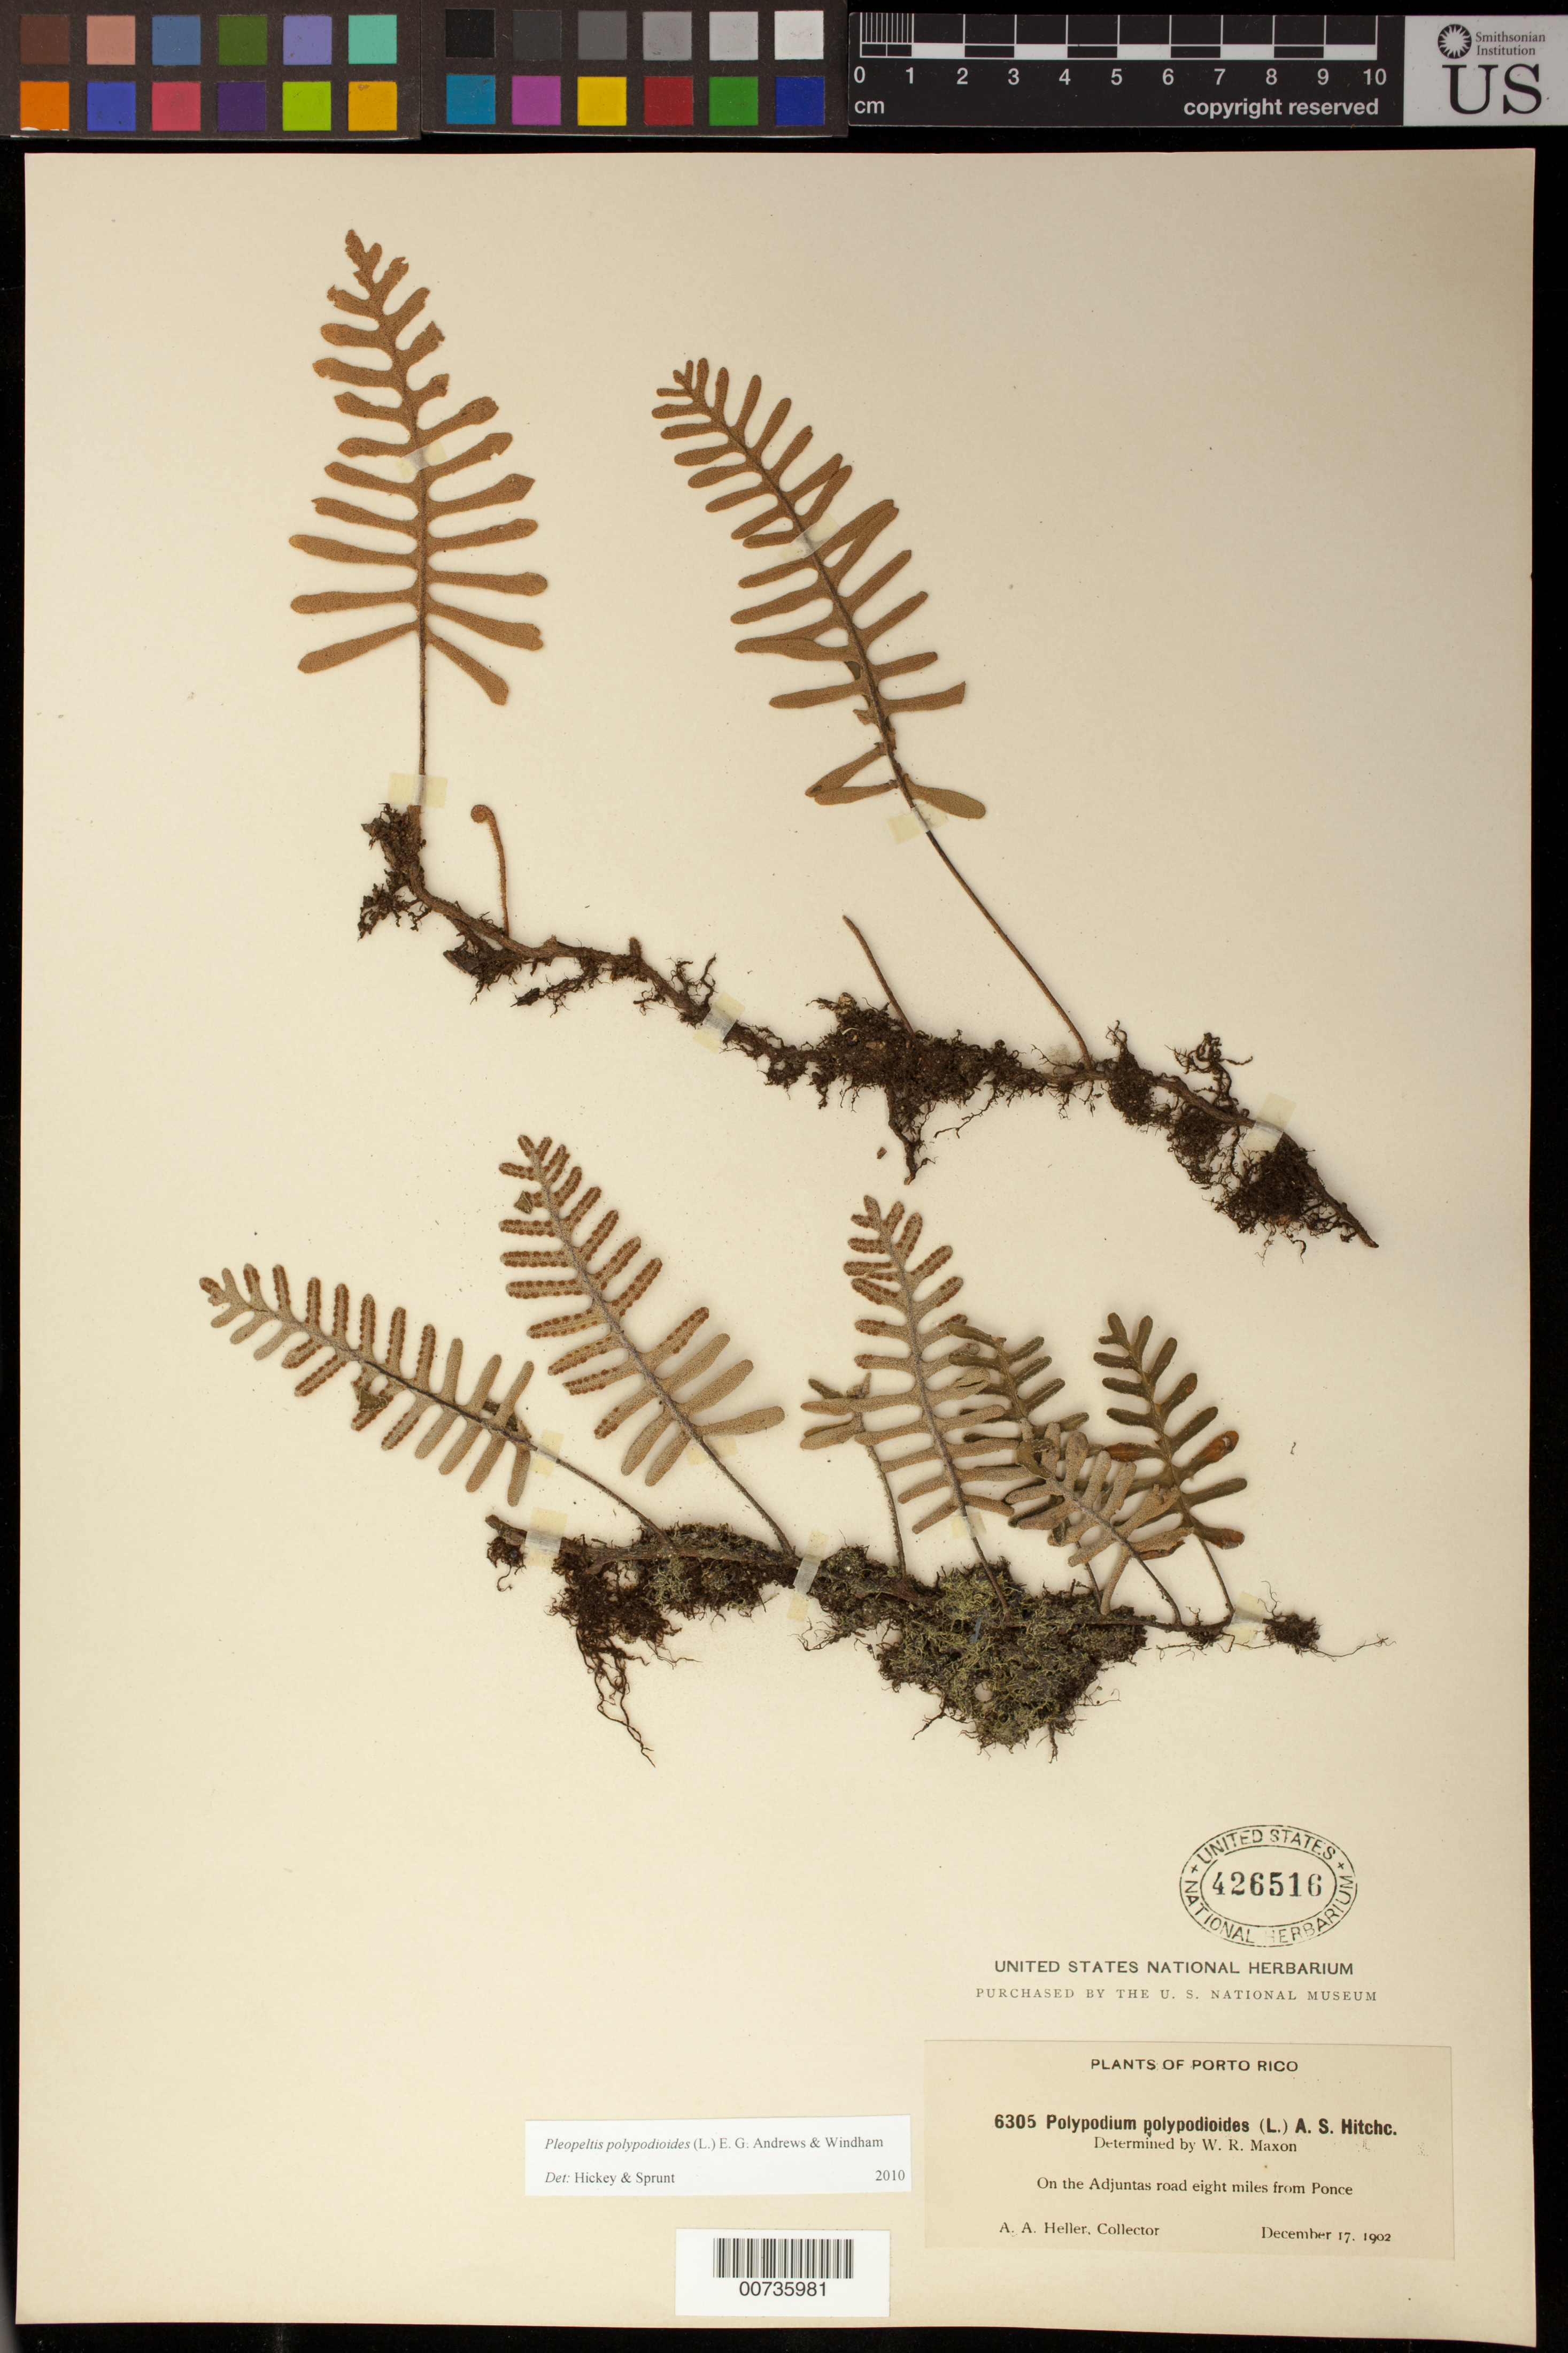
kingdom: Plantae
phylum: Tracheophyta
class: Polypodiopsida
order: Polypodiales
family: Polypodiaceae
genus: Pleopeltis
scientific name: Pleopeltis polypodioides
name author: (L.) E.G. Andrews & Windham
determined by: Hickey, R. J.; Sprunt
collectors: A. A. Heller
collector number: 6305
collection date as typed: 17 Dec 1902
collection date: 1902-12-17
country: Puerto Rico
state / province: Adjuntas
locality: Adjuntas road, 8 mi from Ponce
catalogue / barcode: US 426516